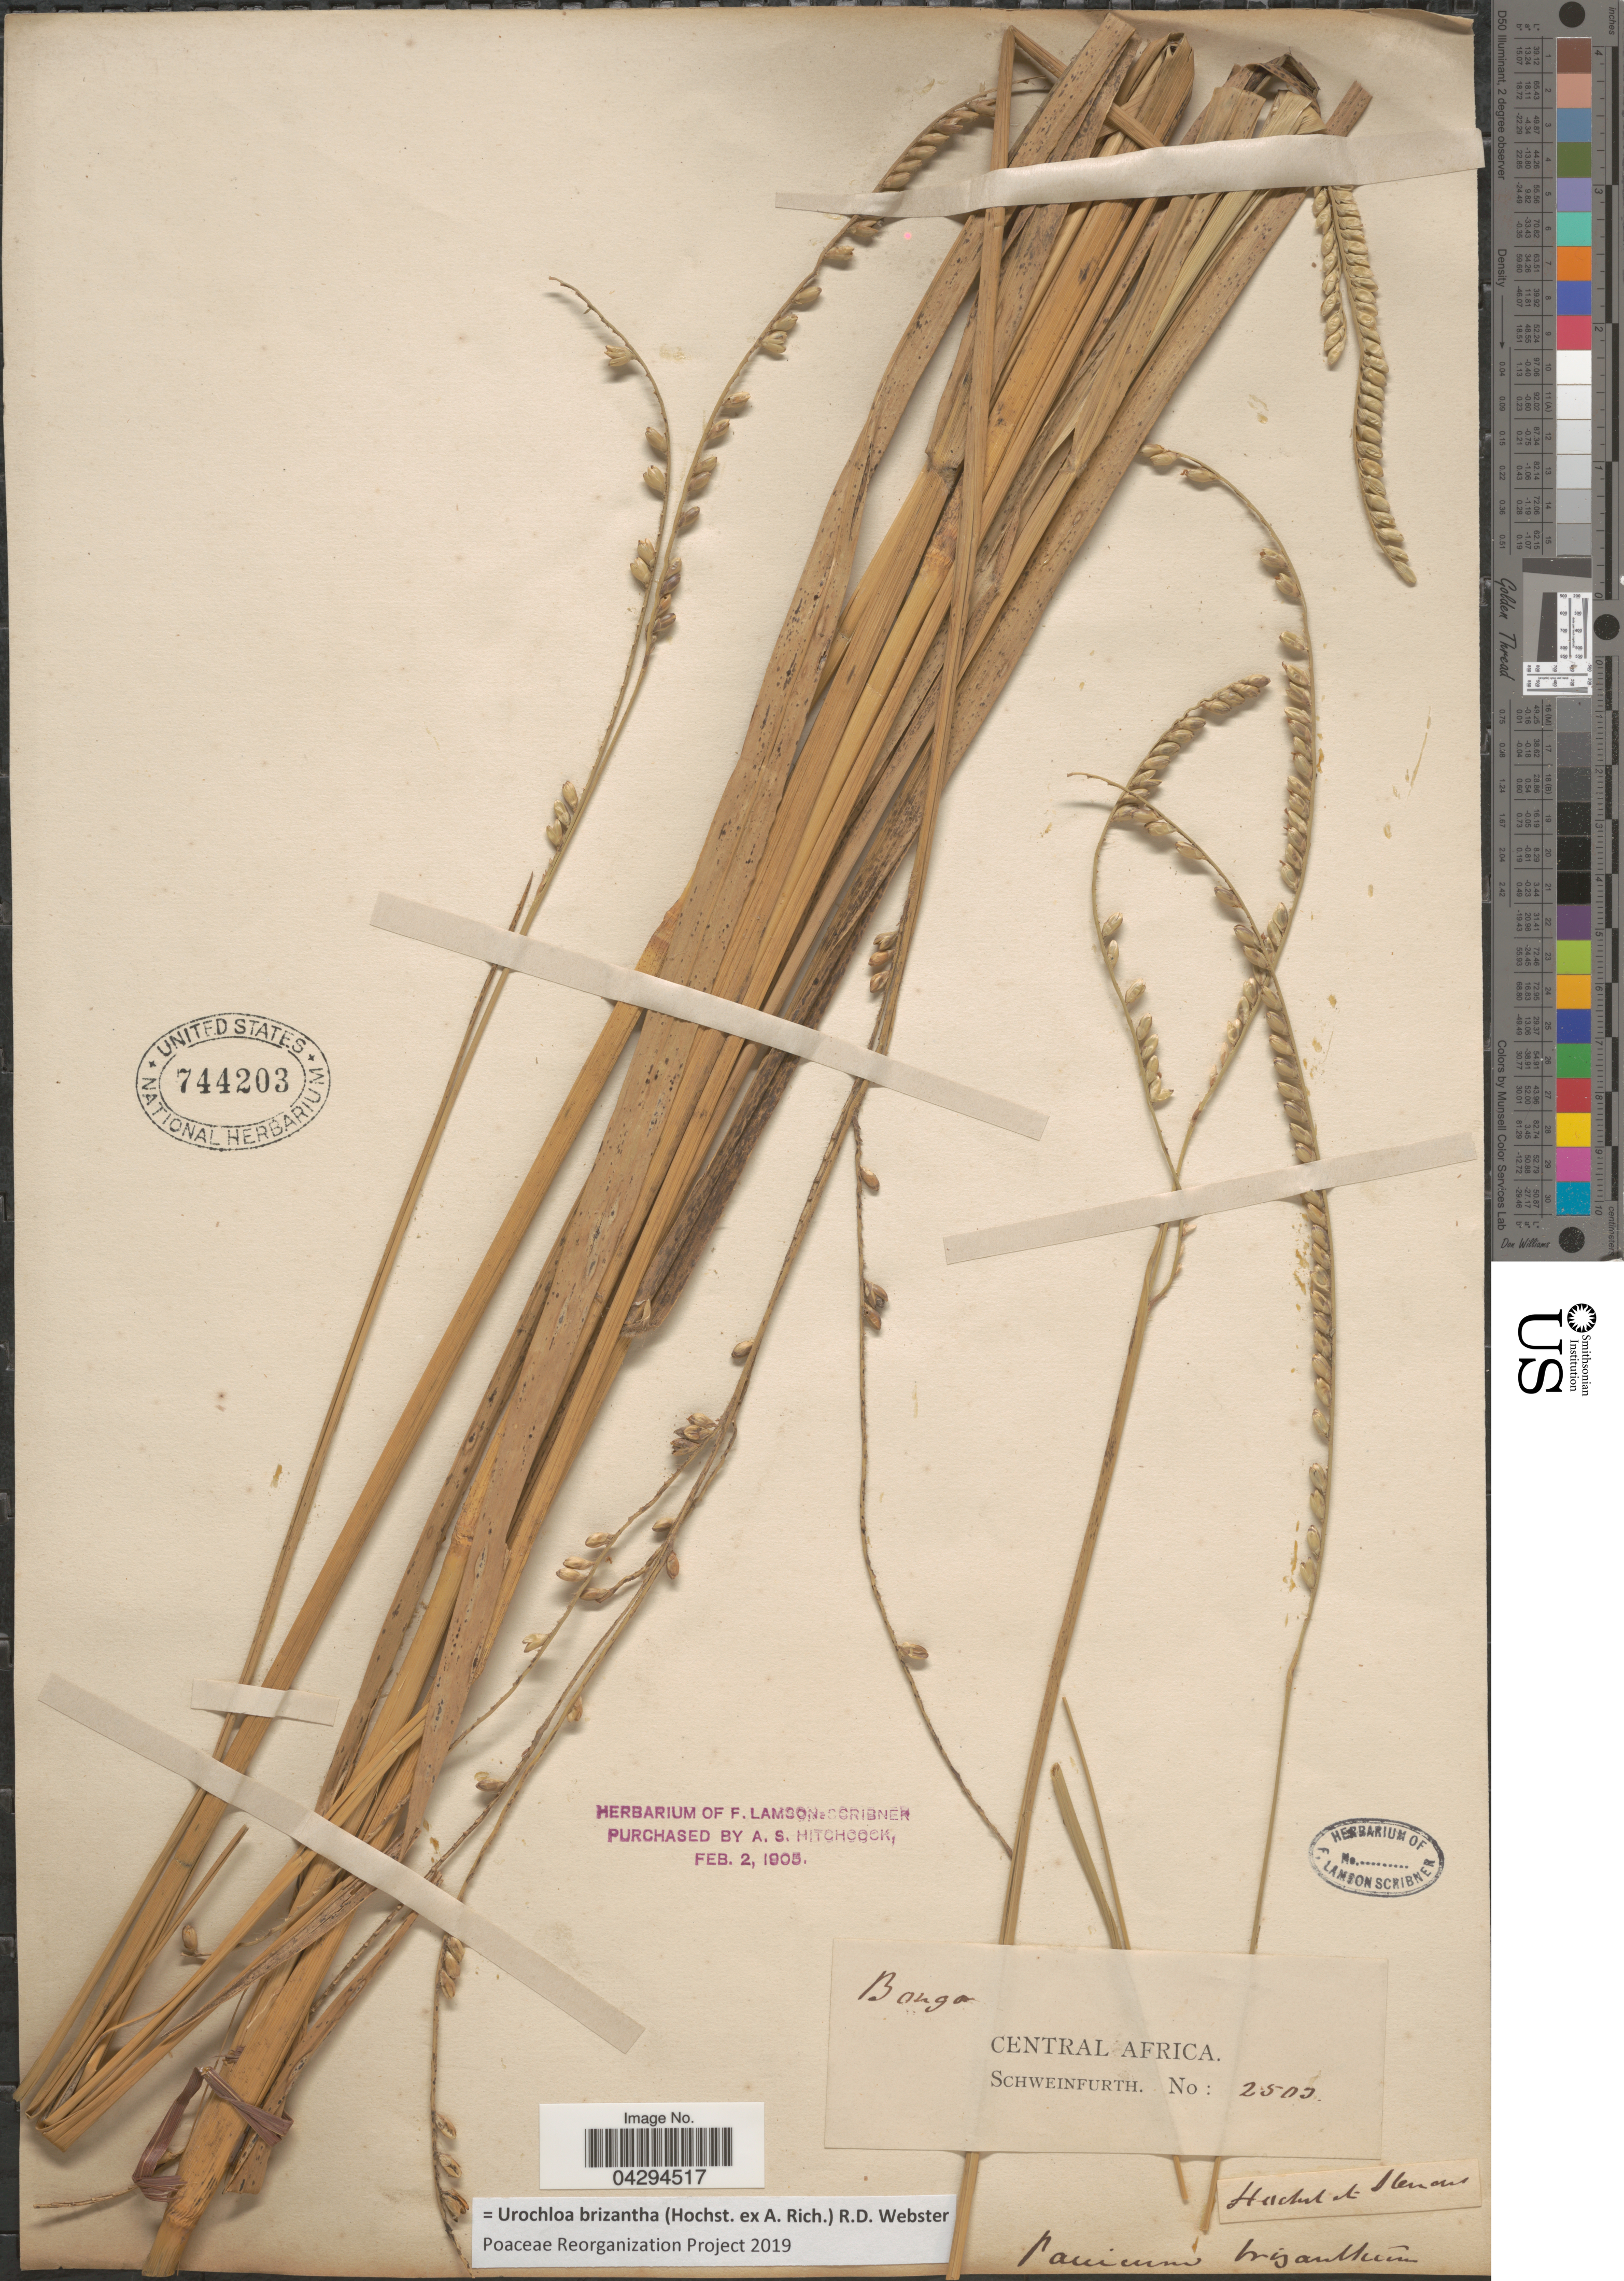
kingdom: Plantae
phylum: Tracheophyta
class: Liliopsida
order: Poales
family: Poaceae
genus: Urochloa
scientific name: Urochloa brizantha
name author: (Hochst. ex A. Rich.) R.D. Webster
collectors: Schweinfurth, --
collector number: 2503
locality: Bongo. Central Africa.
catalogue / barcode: US 744203